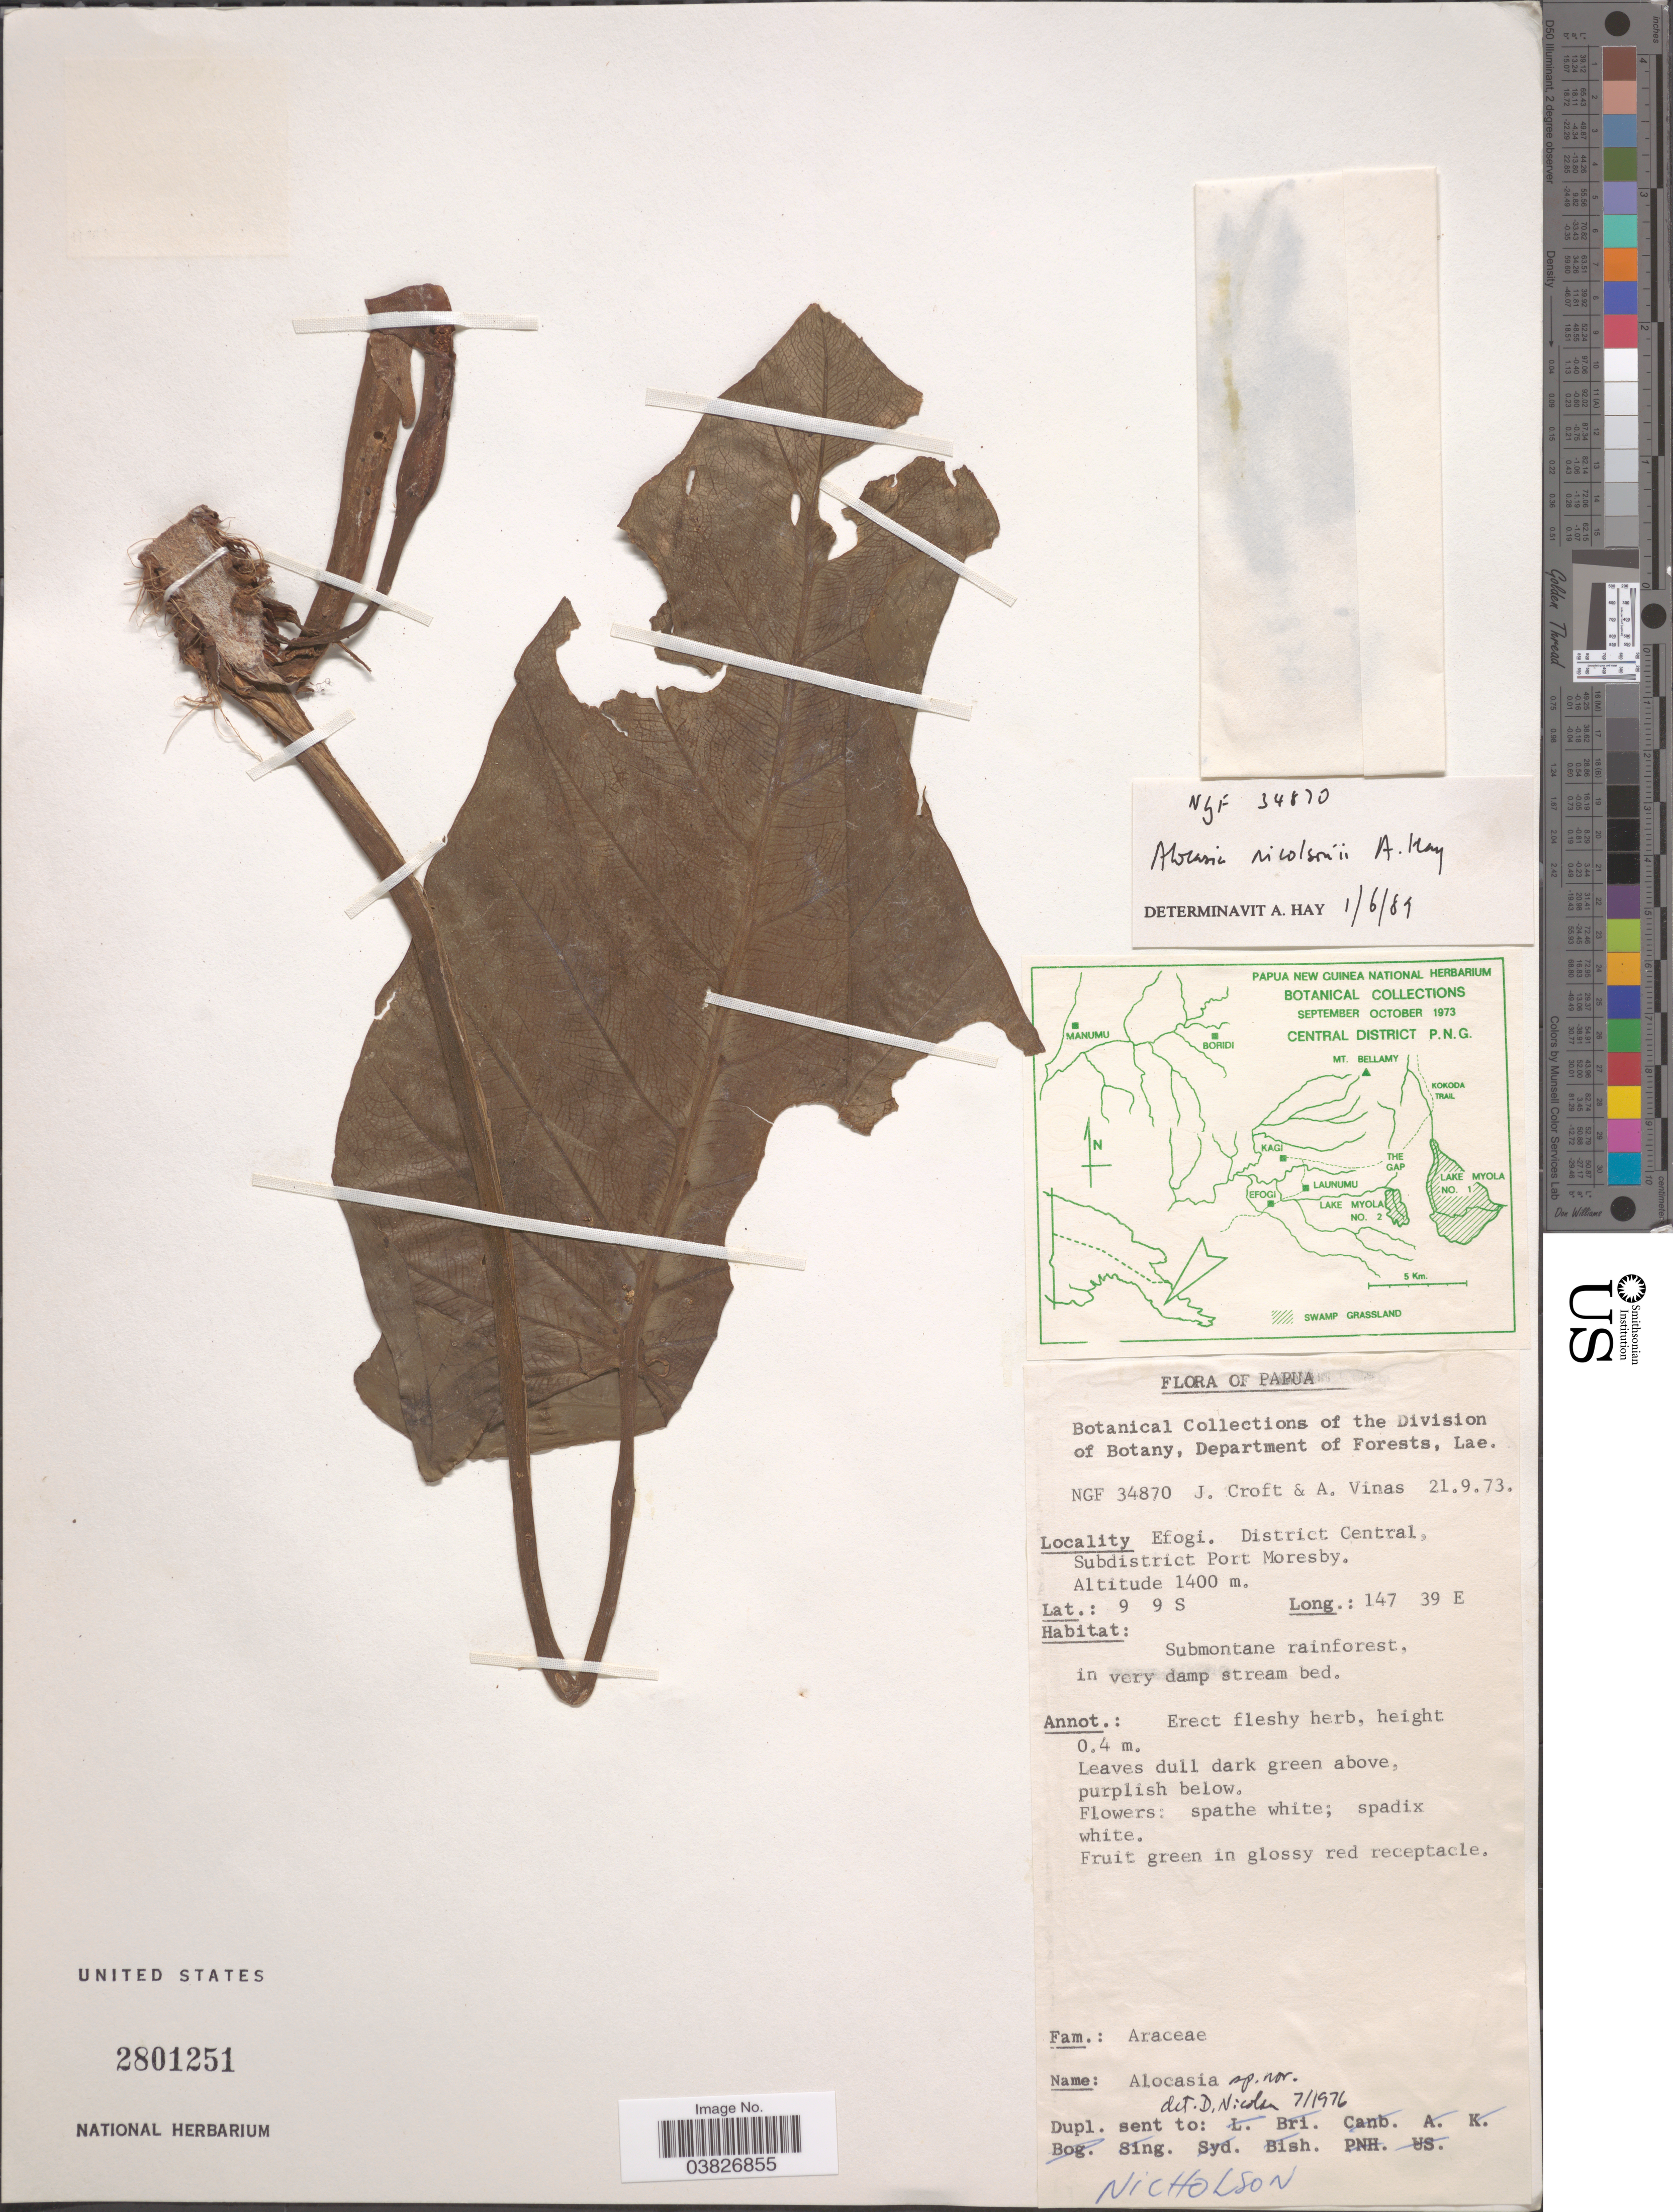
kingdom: Plantae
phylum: Tracheophyta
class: Liliopsida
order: Alismatales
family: Araceae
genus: Alocasia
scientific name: Alocasia nicolsonii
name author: A. Hay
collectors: J. Croft & A. Vinas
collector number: NGF 34870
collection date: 1973-09-21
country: Papua New Guinea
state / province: Central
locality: Papua. Efogi. District Central, Subdistrict Port Moresby.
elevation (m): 1400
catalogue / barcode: US 2801251